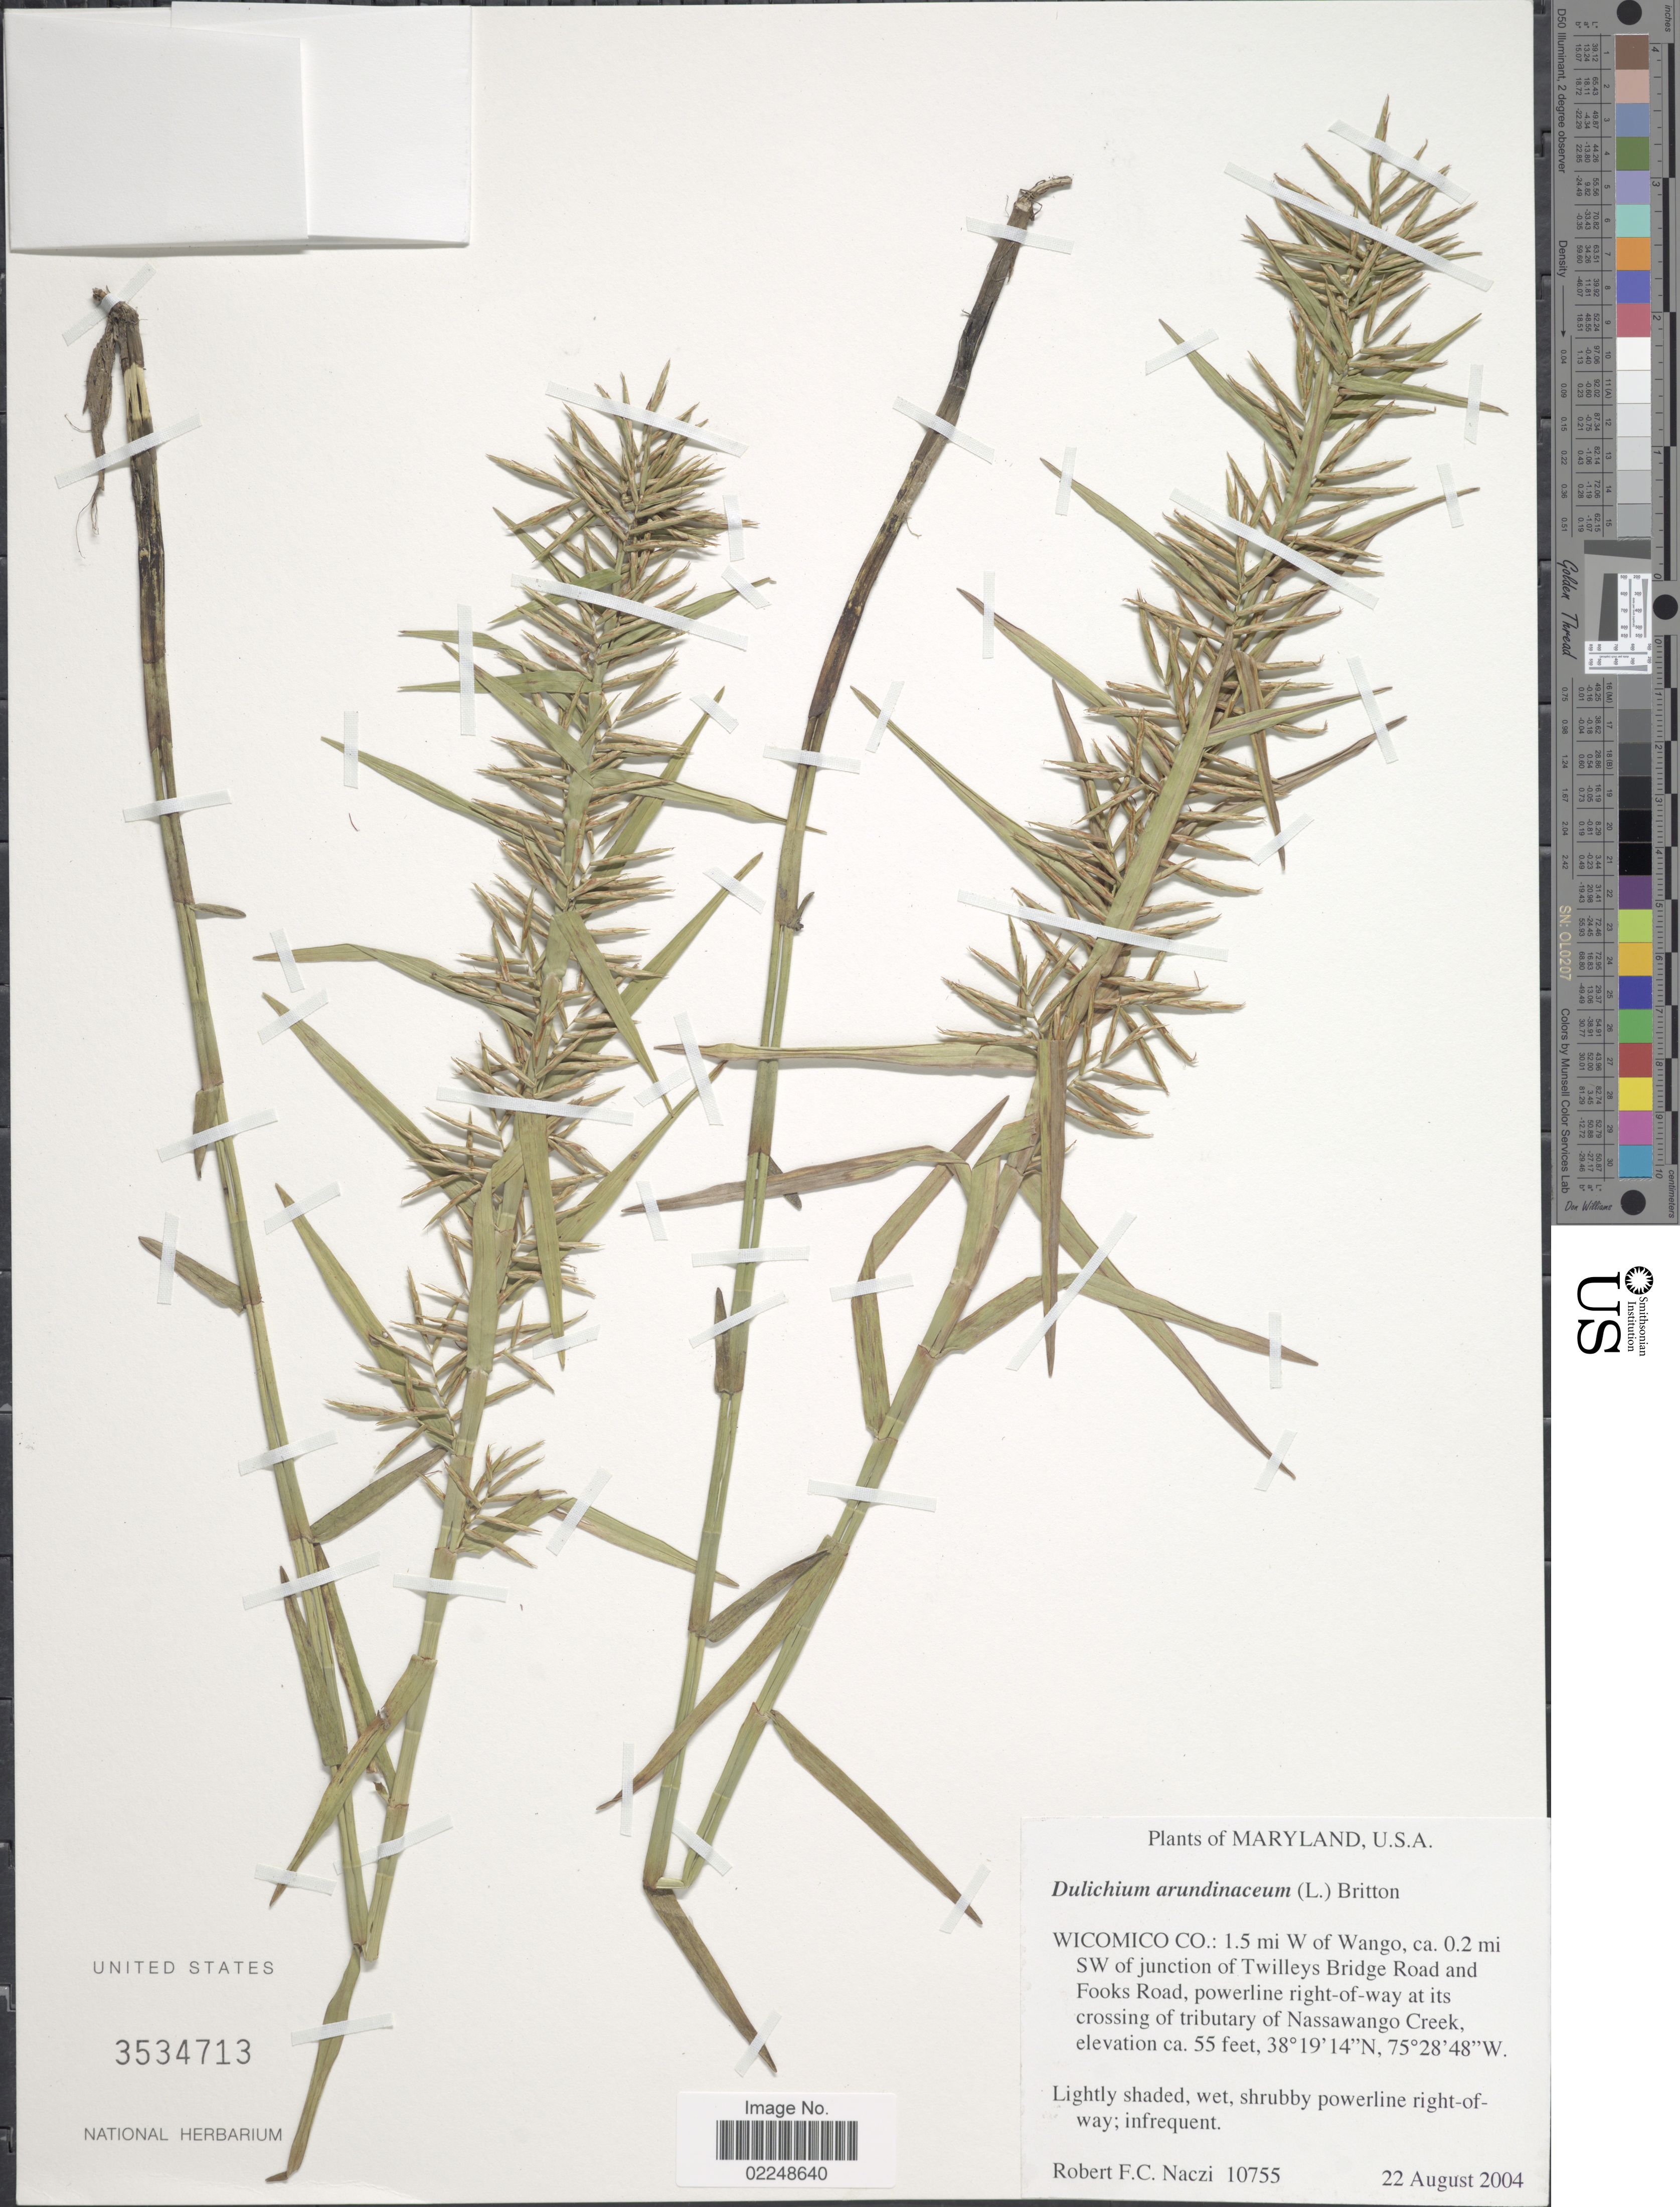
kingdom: Plantae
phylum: Tracheophyta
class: Liliopsida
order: Poales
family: Cyperaceae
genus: Dulichium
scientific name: Dulichium arundinaceum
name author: (L.) Britton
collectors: R. F. C. Naczi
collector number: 10755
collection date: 2004-08-22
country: United States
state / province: Maryland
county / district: Wicomico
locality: Wicomico Co.: 1.5 mi W of Wango, ca. 0.2 mi SW of junction of Twilleys Bridge Road and Fooks Road, powerline right of way at its crossing of tributary of Nassawango Creek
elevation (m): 17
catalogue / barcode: US 3534713